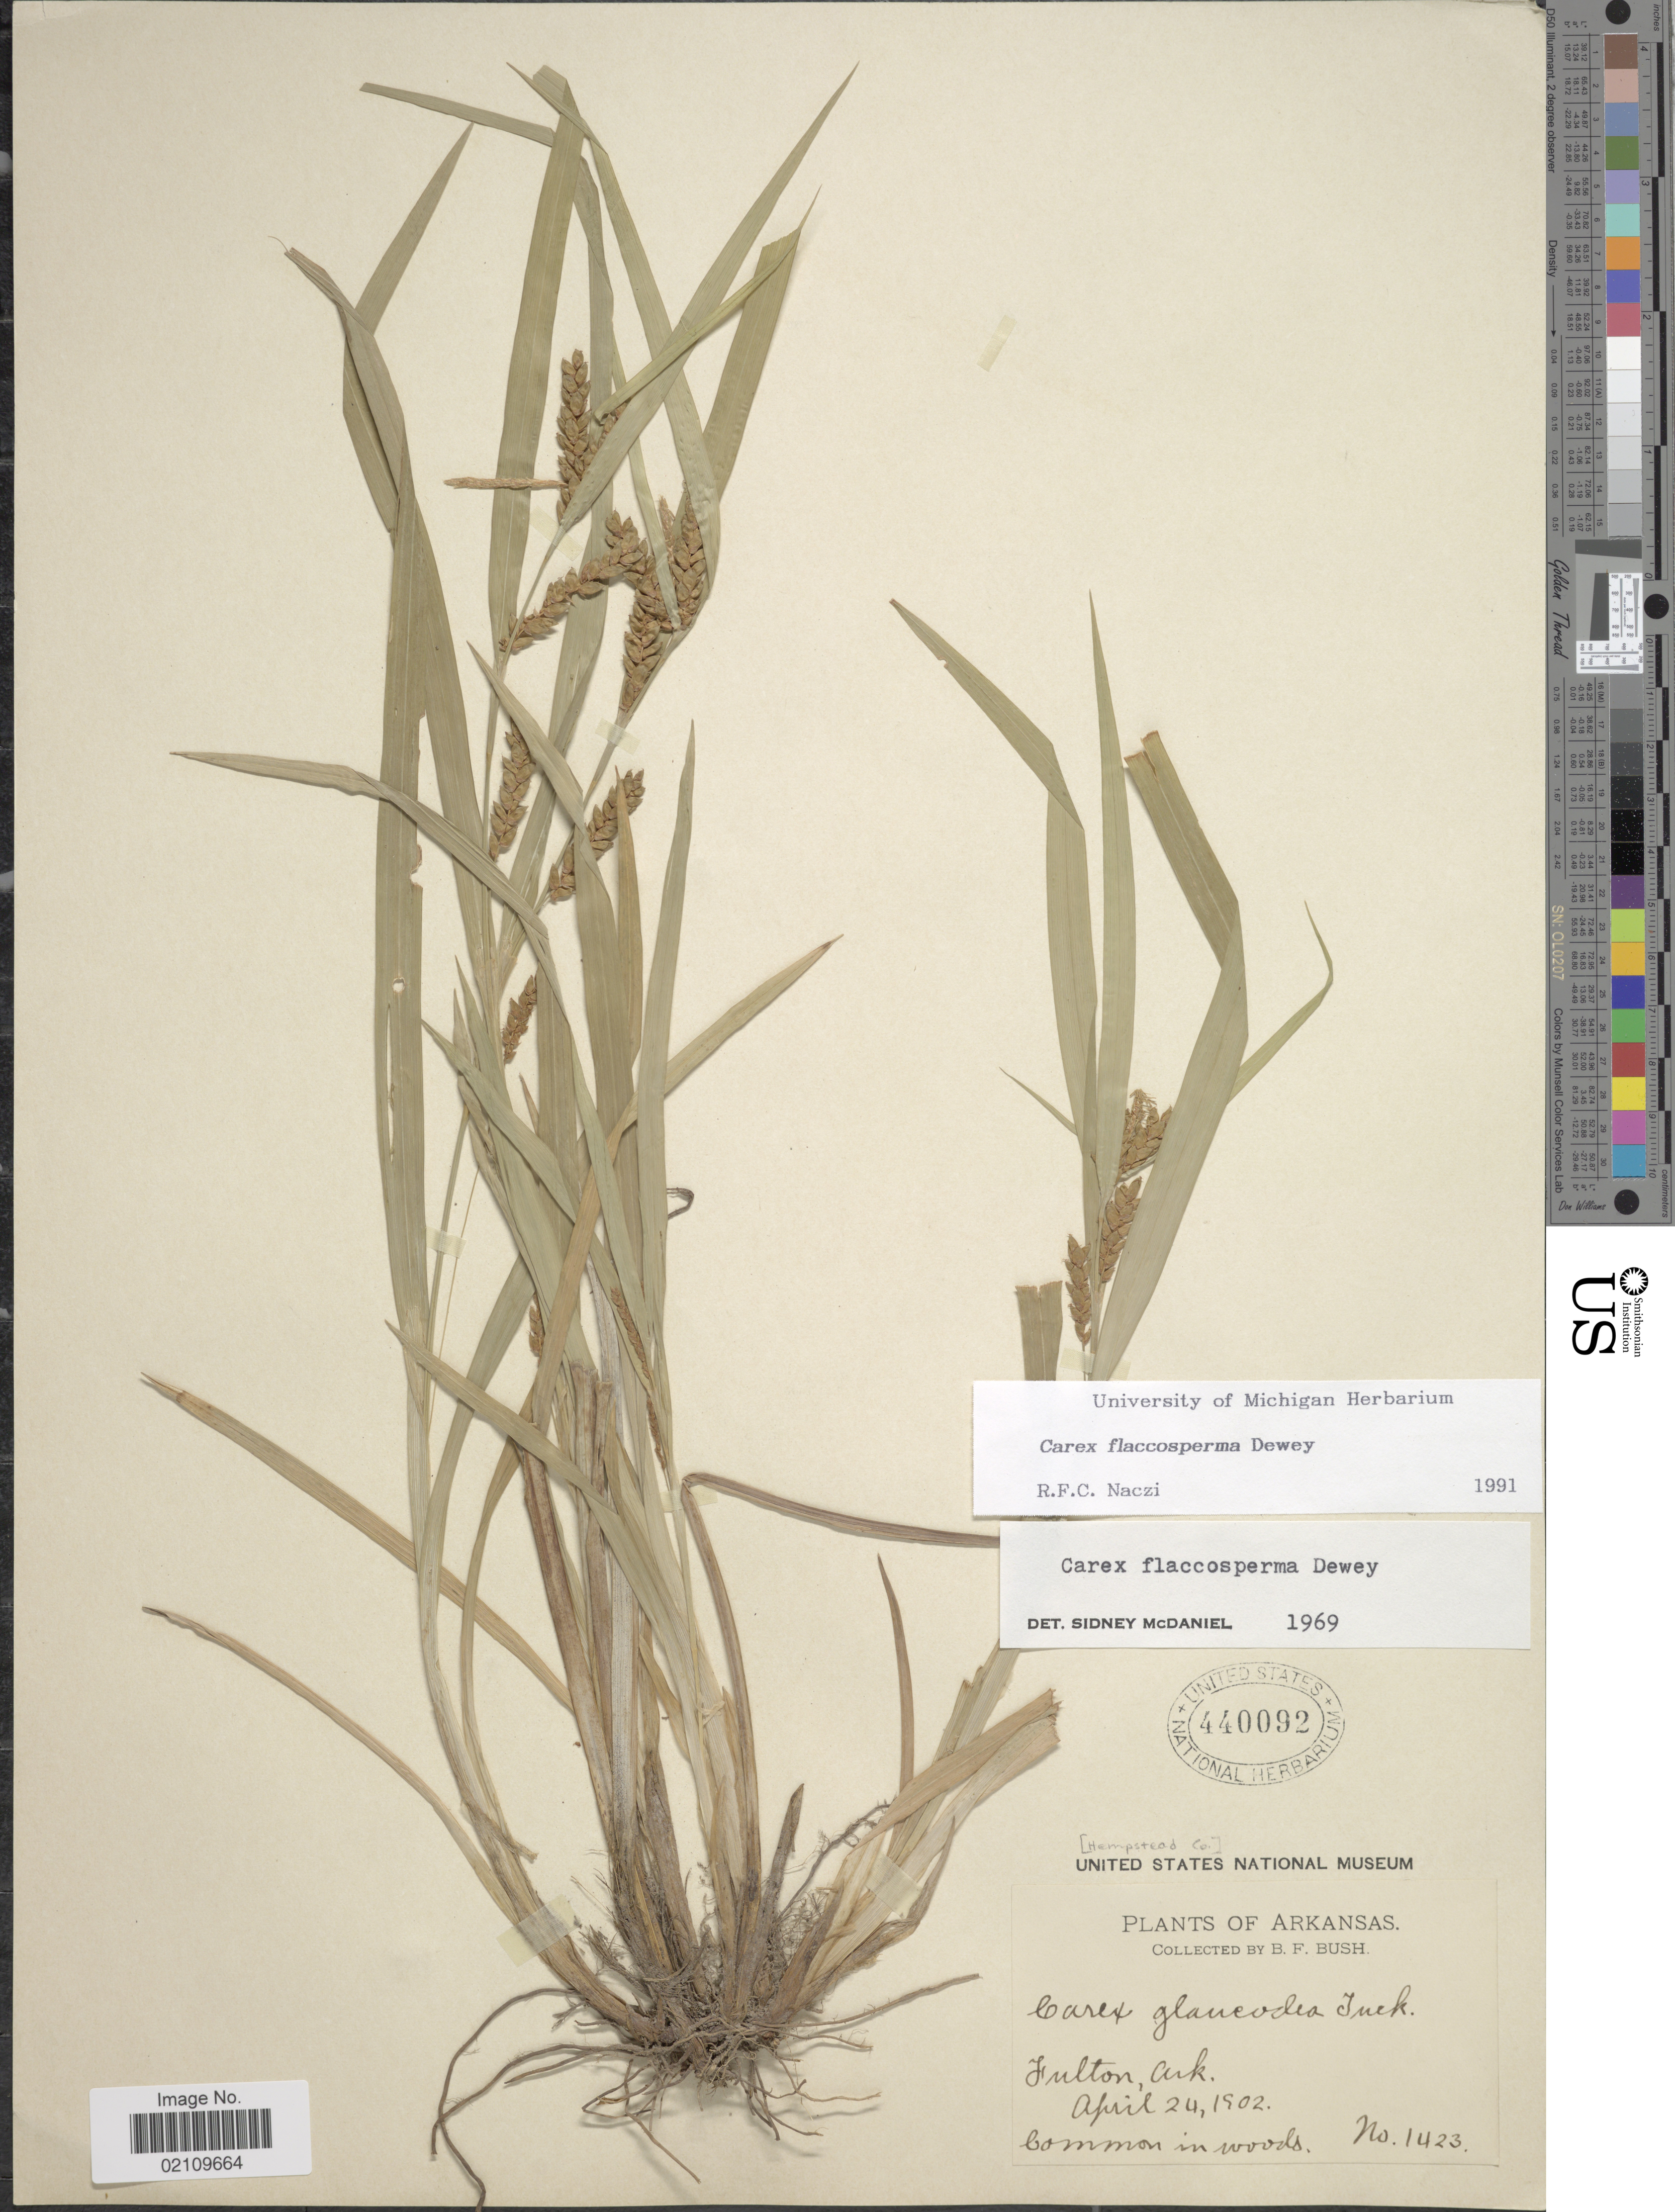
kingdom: Plantae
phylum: Tracheophyta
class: Liliopsida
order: Poales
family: Cyperaceae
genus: Carex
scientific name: Carex flaccosperma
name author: Dewey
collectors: B. F. Bush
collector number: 1423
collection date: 1902-04-24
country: United States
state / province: Arkansas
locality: Fulton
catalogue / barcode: US 440092